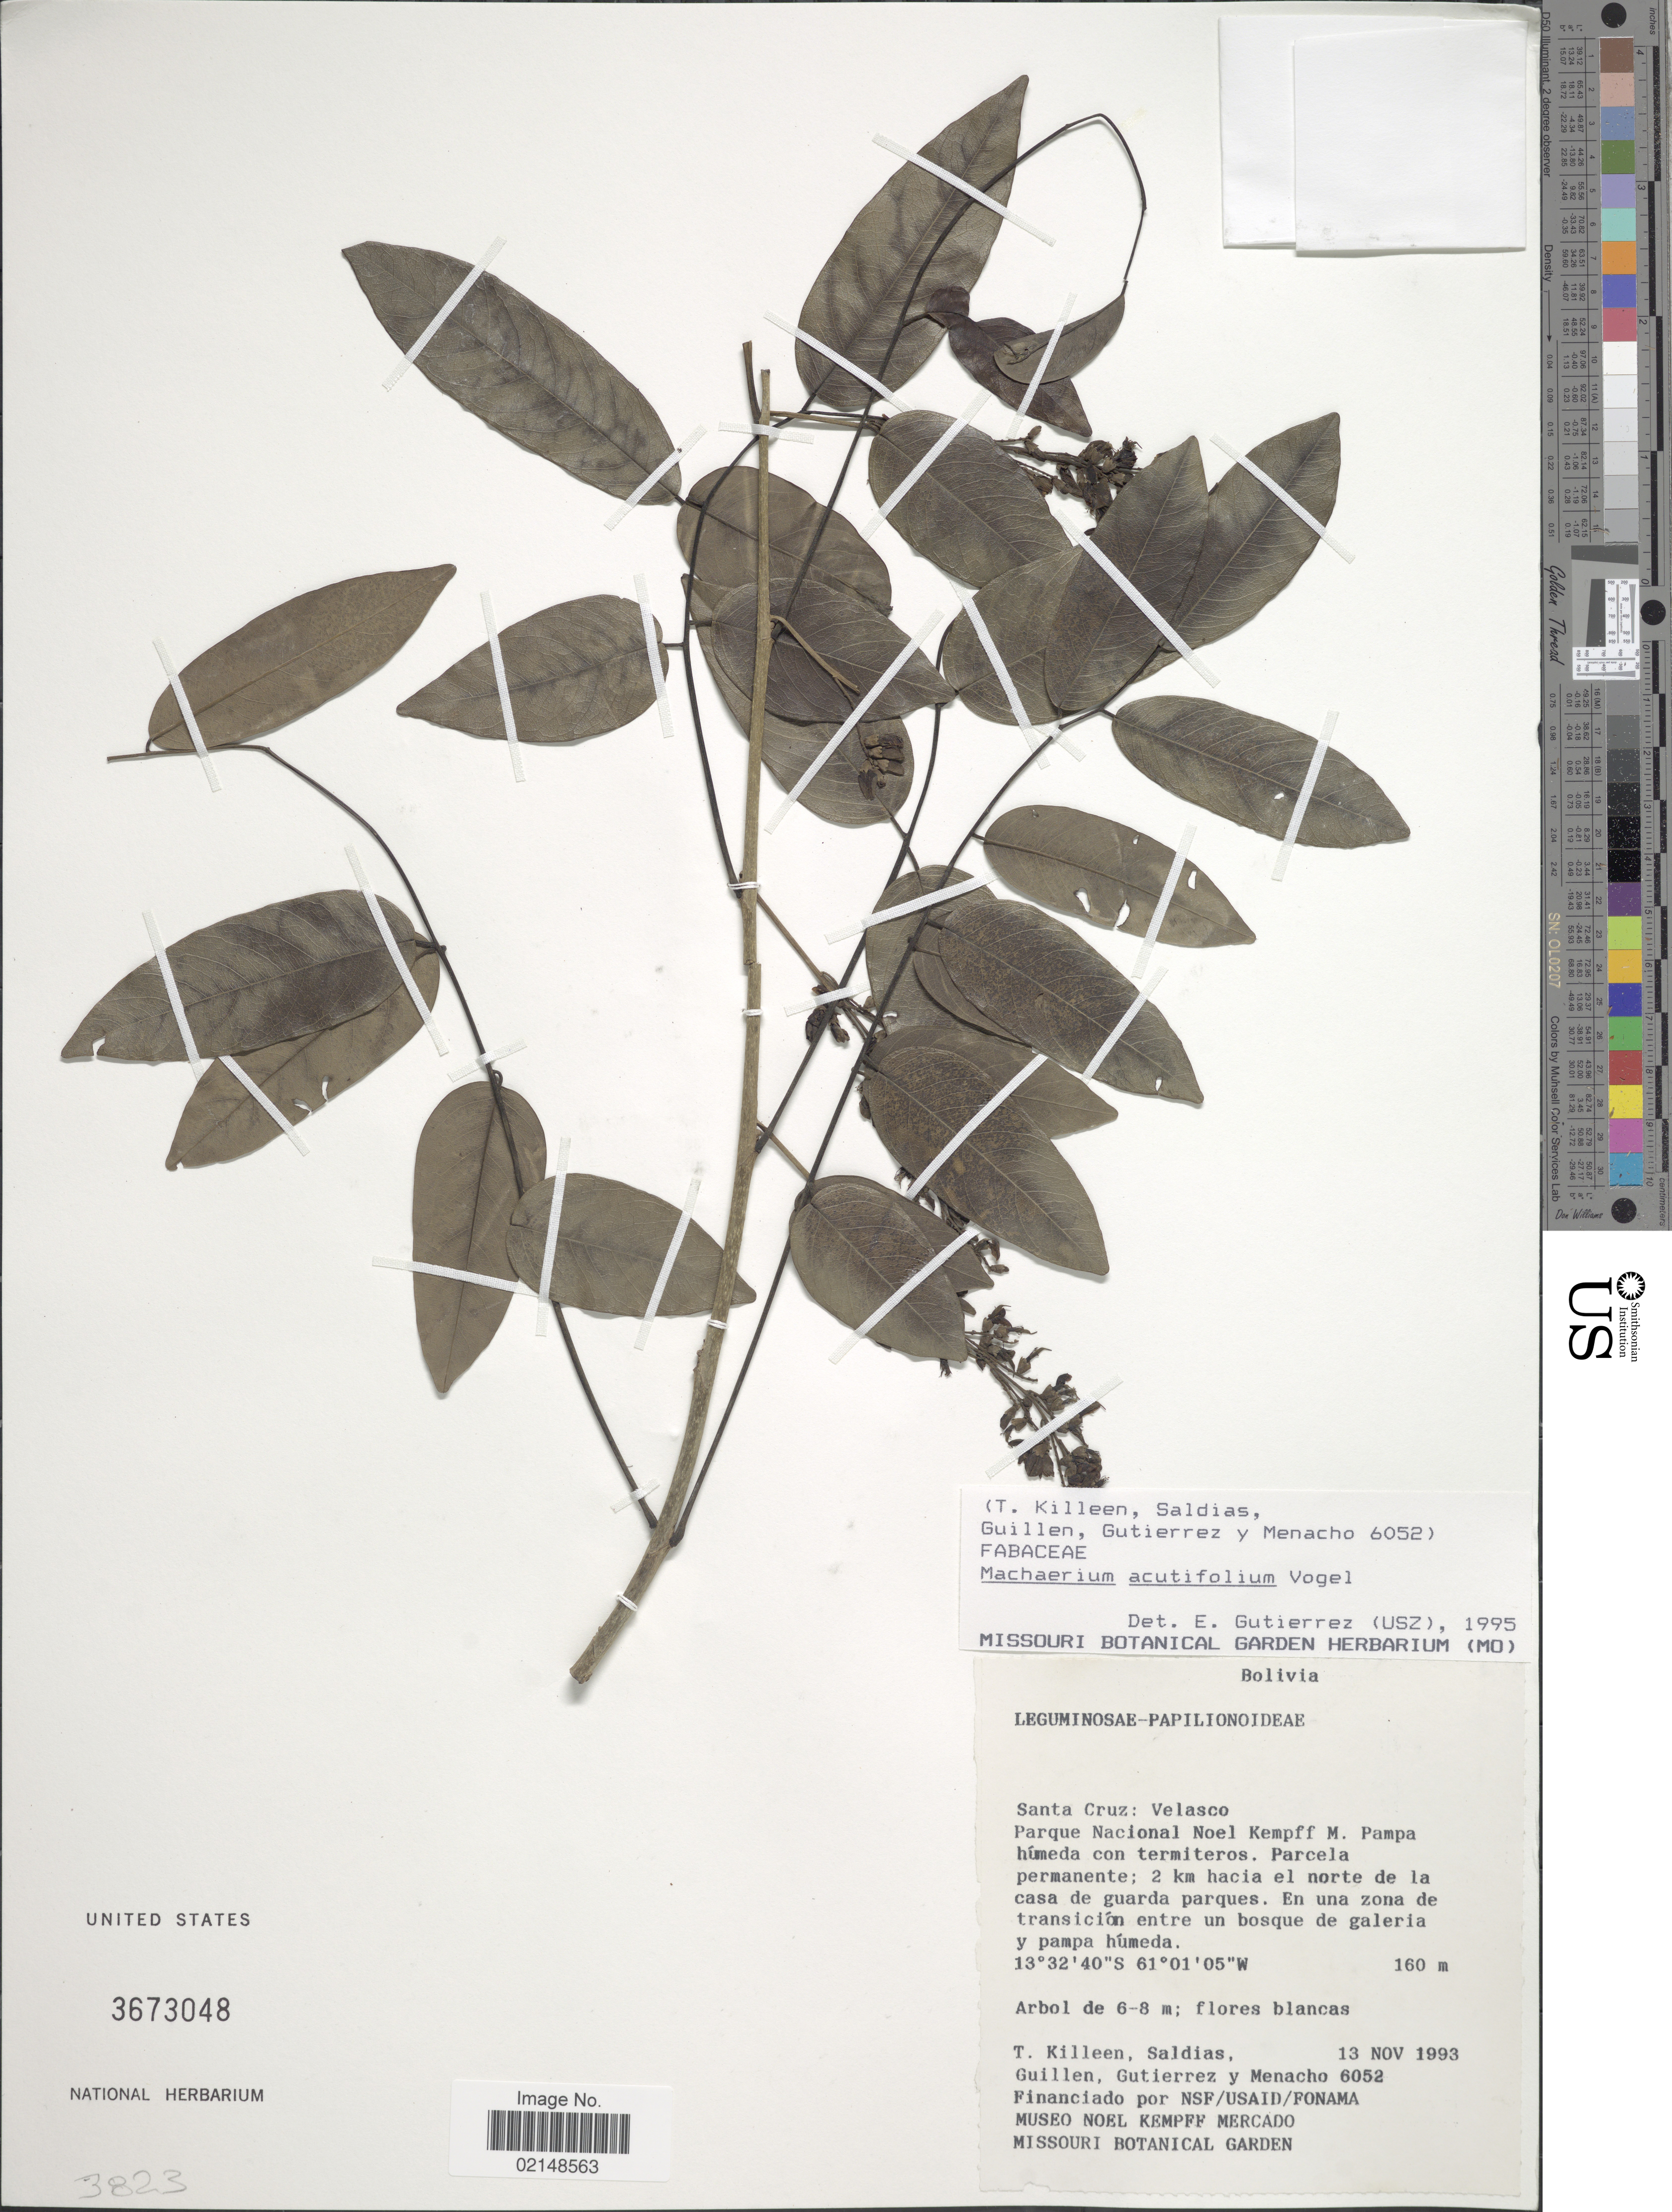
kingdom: Plantae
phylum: Tracheophyta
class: Magnoliopsida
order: Fabales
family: Fabaceae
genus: Machaerium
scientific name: Machaerium acutifolium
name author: Vogel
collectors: T. J. Killeen, -. Saldias, -- Guillen, -. Gutierrez & Menacho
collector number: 6052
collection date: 1993-11-13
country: Bolivia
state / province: Santa Cruz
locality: Santa Cruz: Velasco, Parque Nacional Noel Kempff M. Pampa. humeda con termiteros.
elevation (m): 160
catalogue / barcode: US 3673048